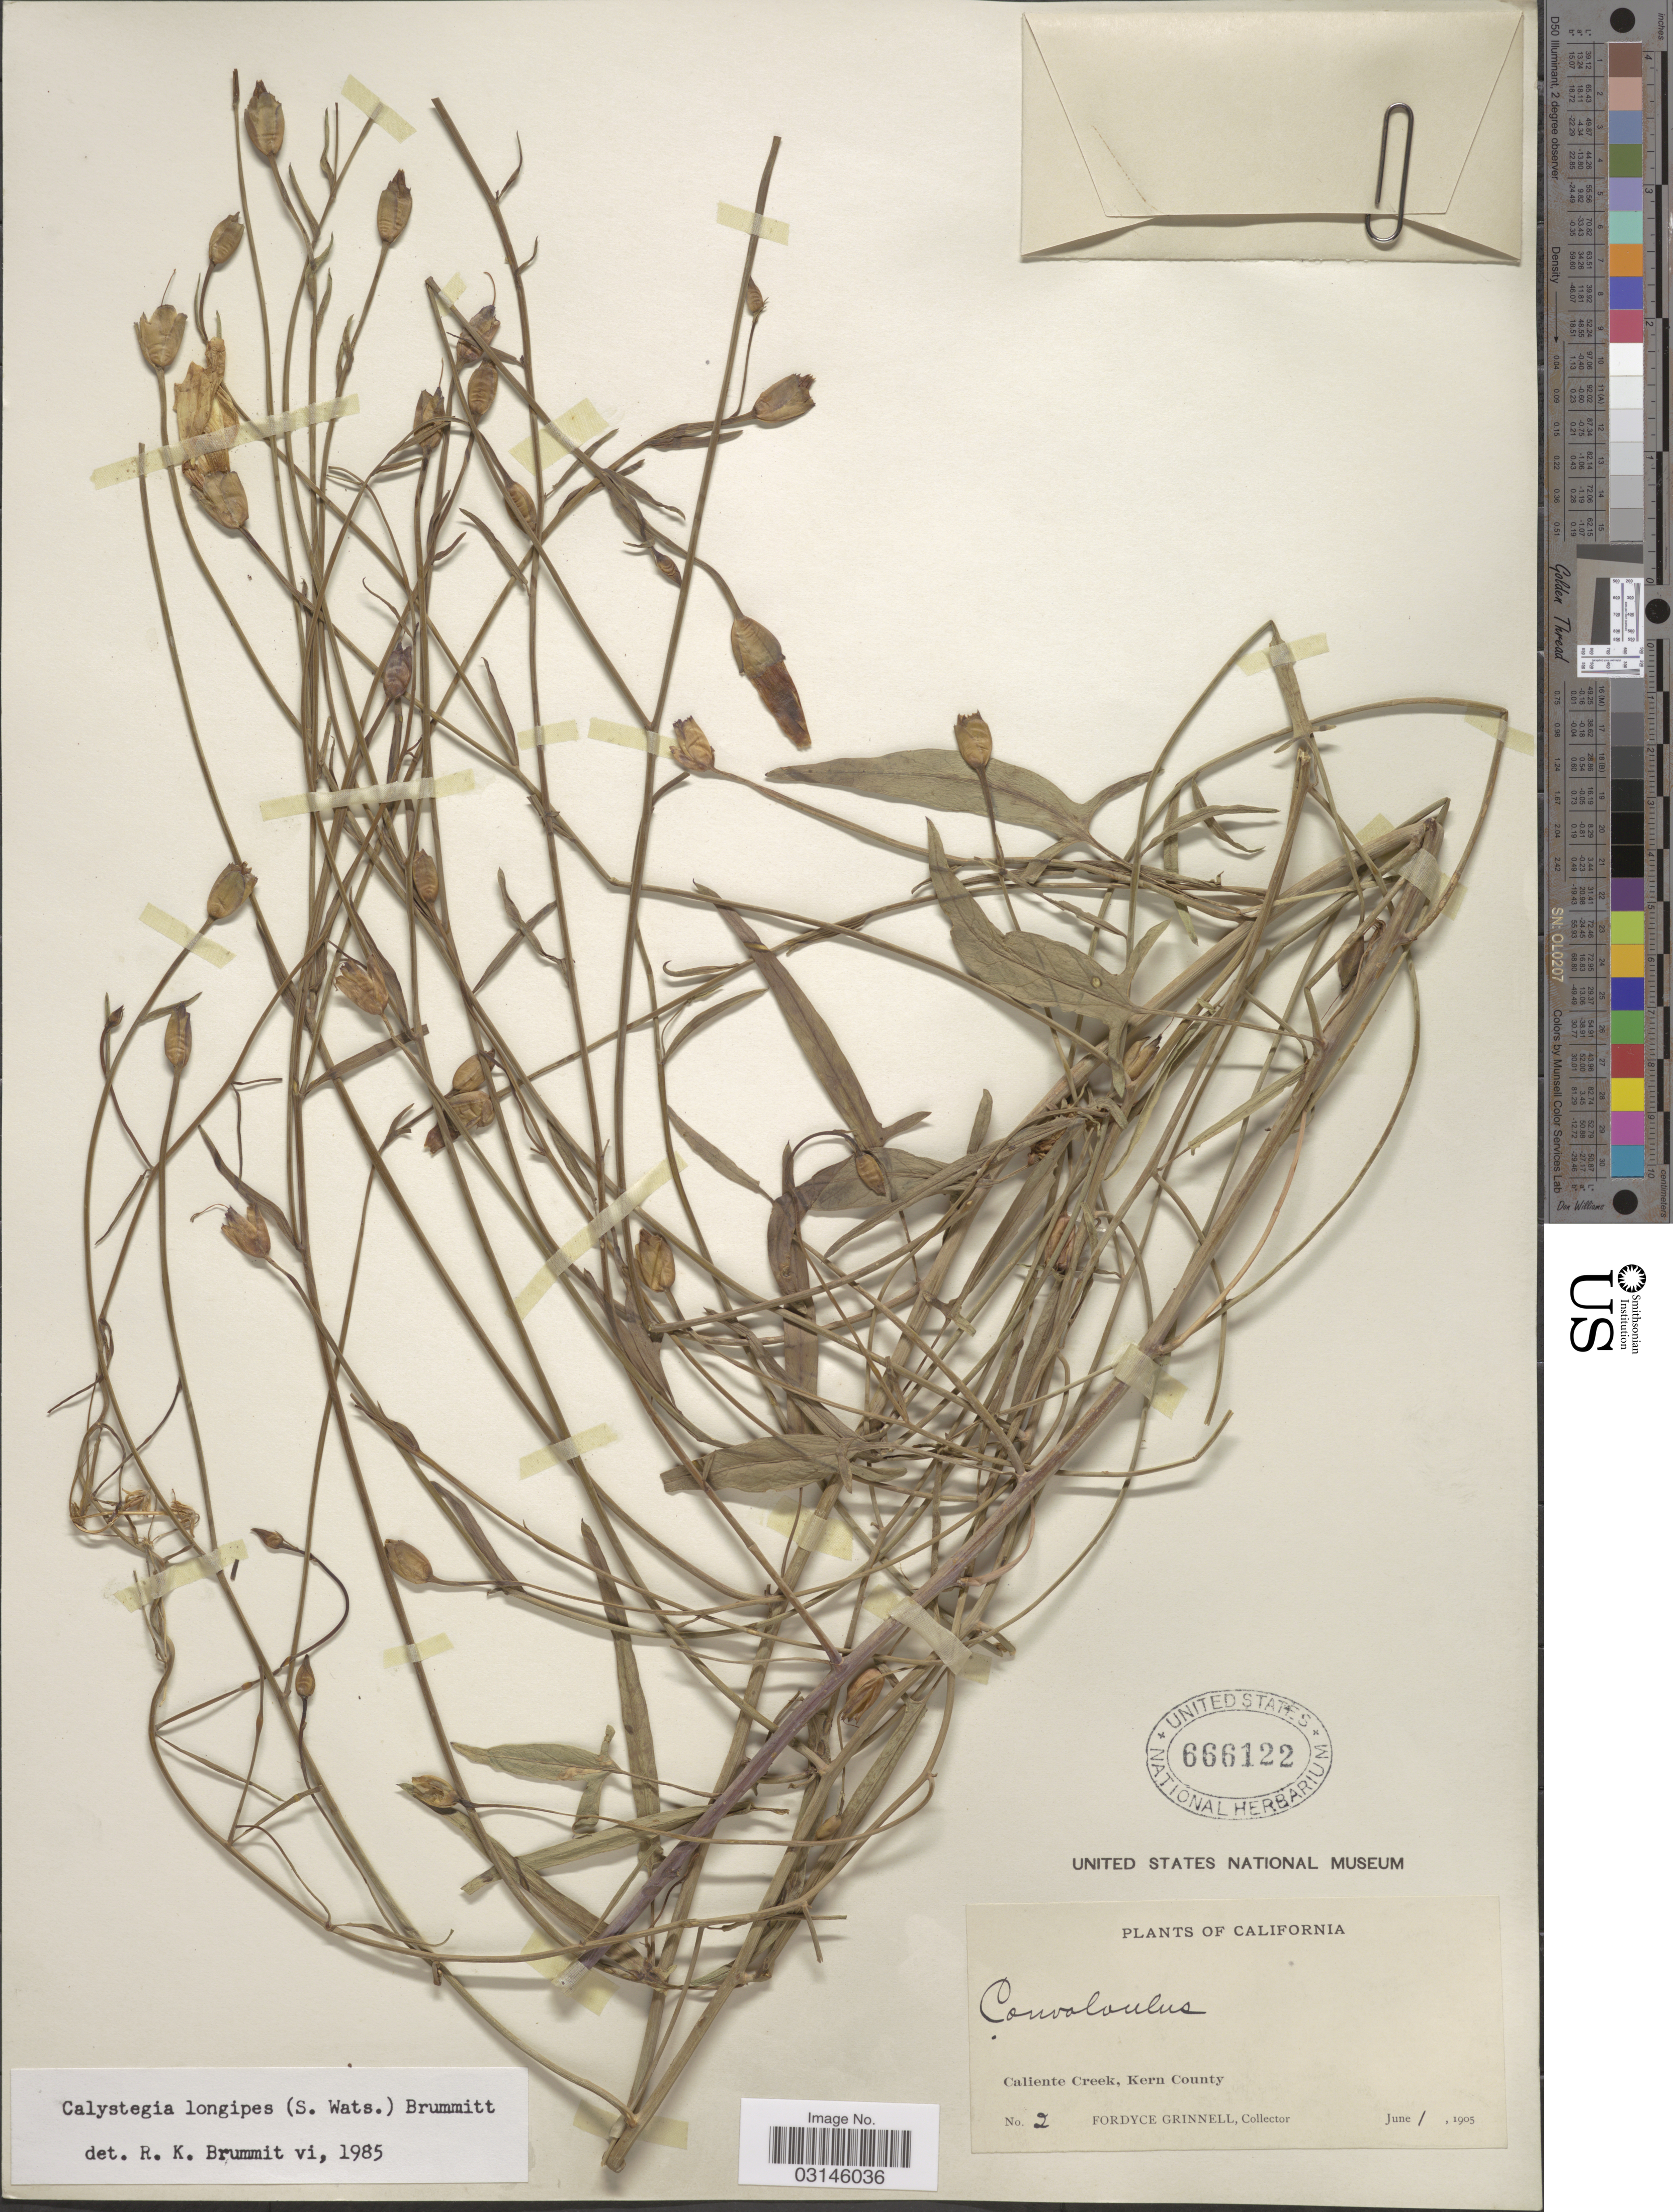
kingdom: Plantae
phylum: Tracheophyta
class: Magnoliopsida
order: Solanales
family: Convolvulaceae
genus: Calystegia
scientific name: Calystegia longipes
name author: (S. Watson) Brummitt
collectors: F. Grinnell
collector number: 2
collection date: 1905-06-01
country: United States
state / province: California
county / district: Kern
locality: Caliente Creek, Kern County.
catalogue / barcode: US 666122